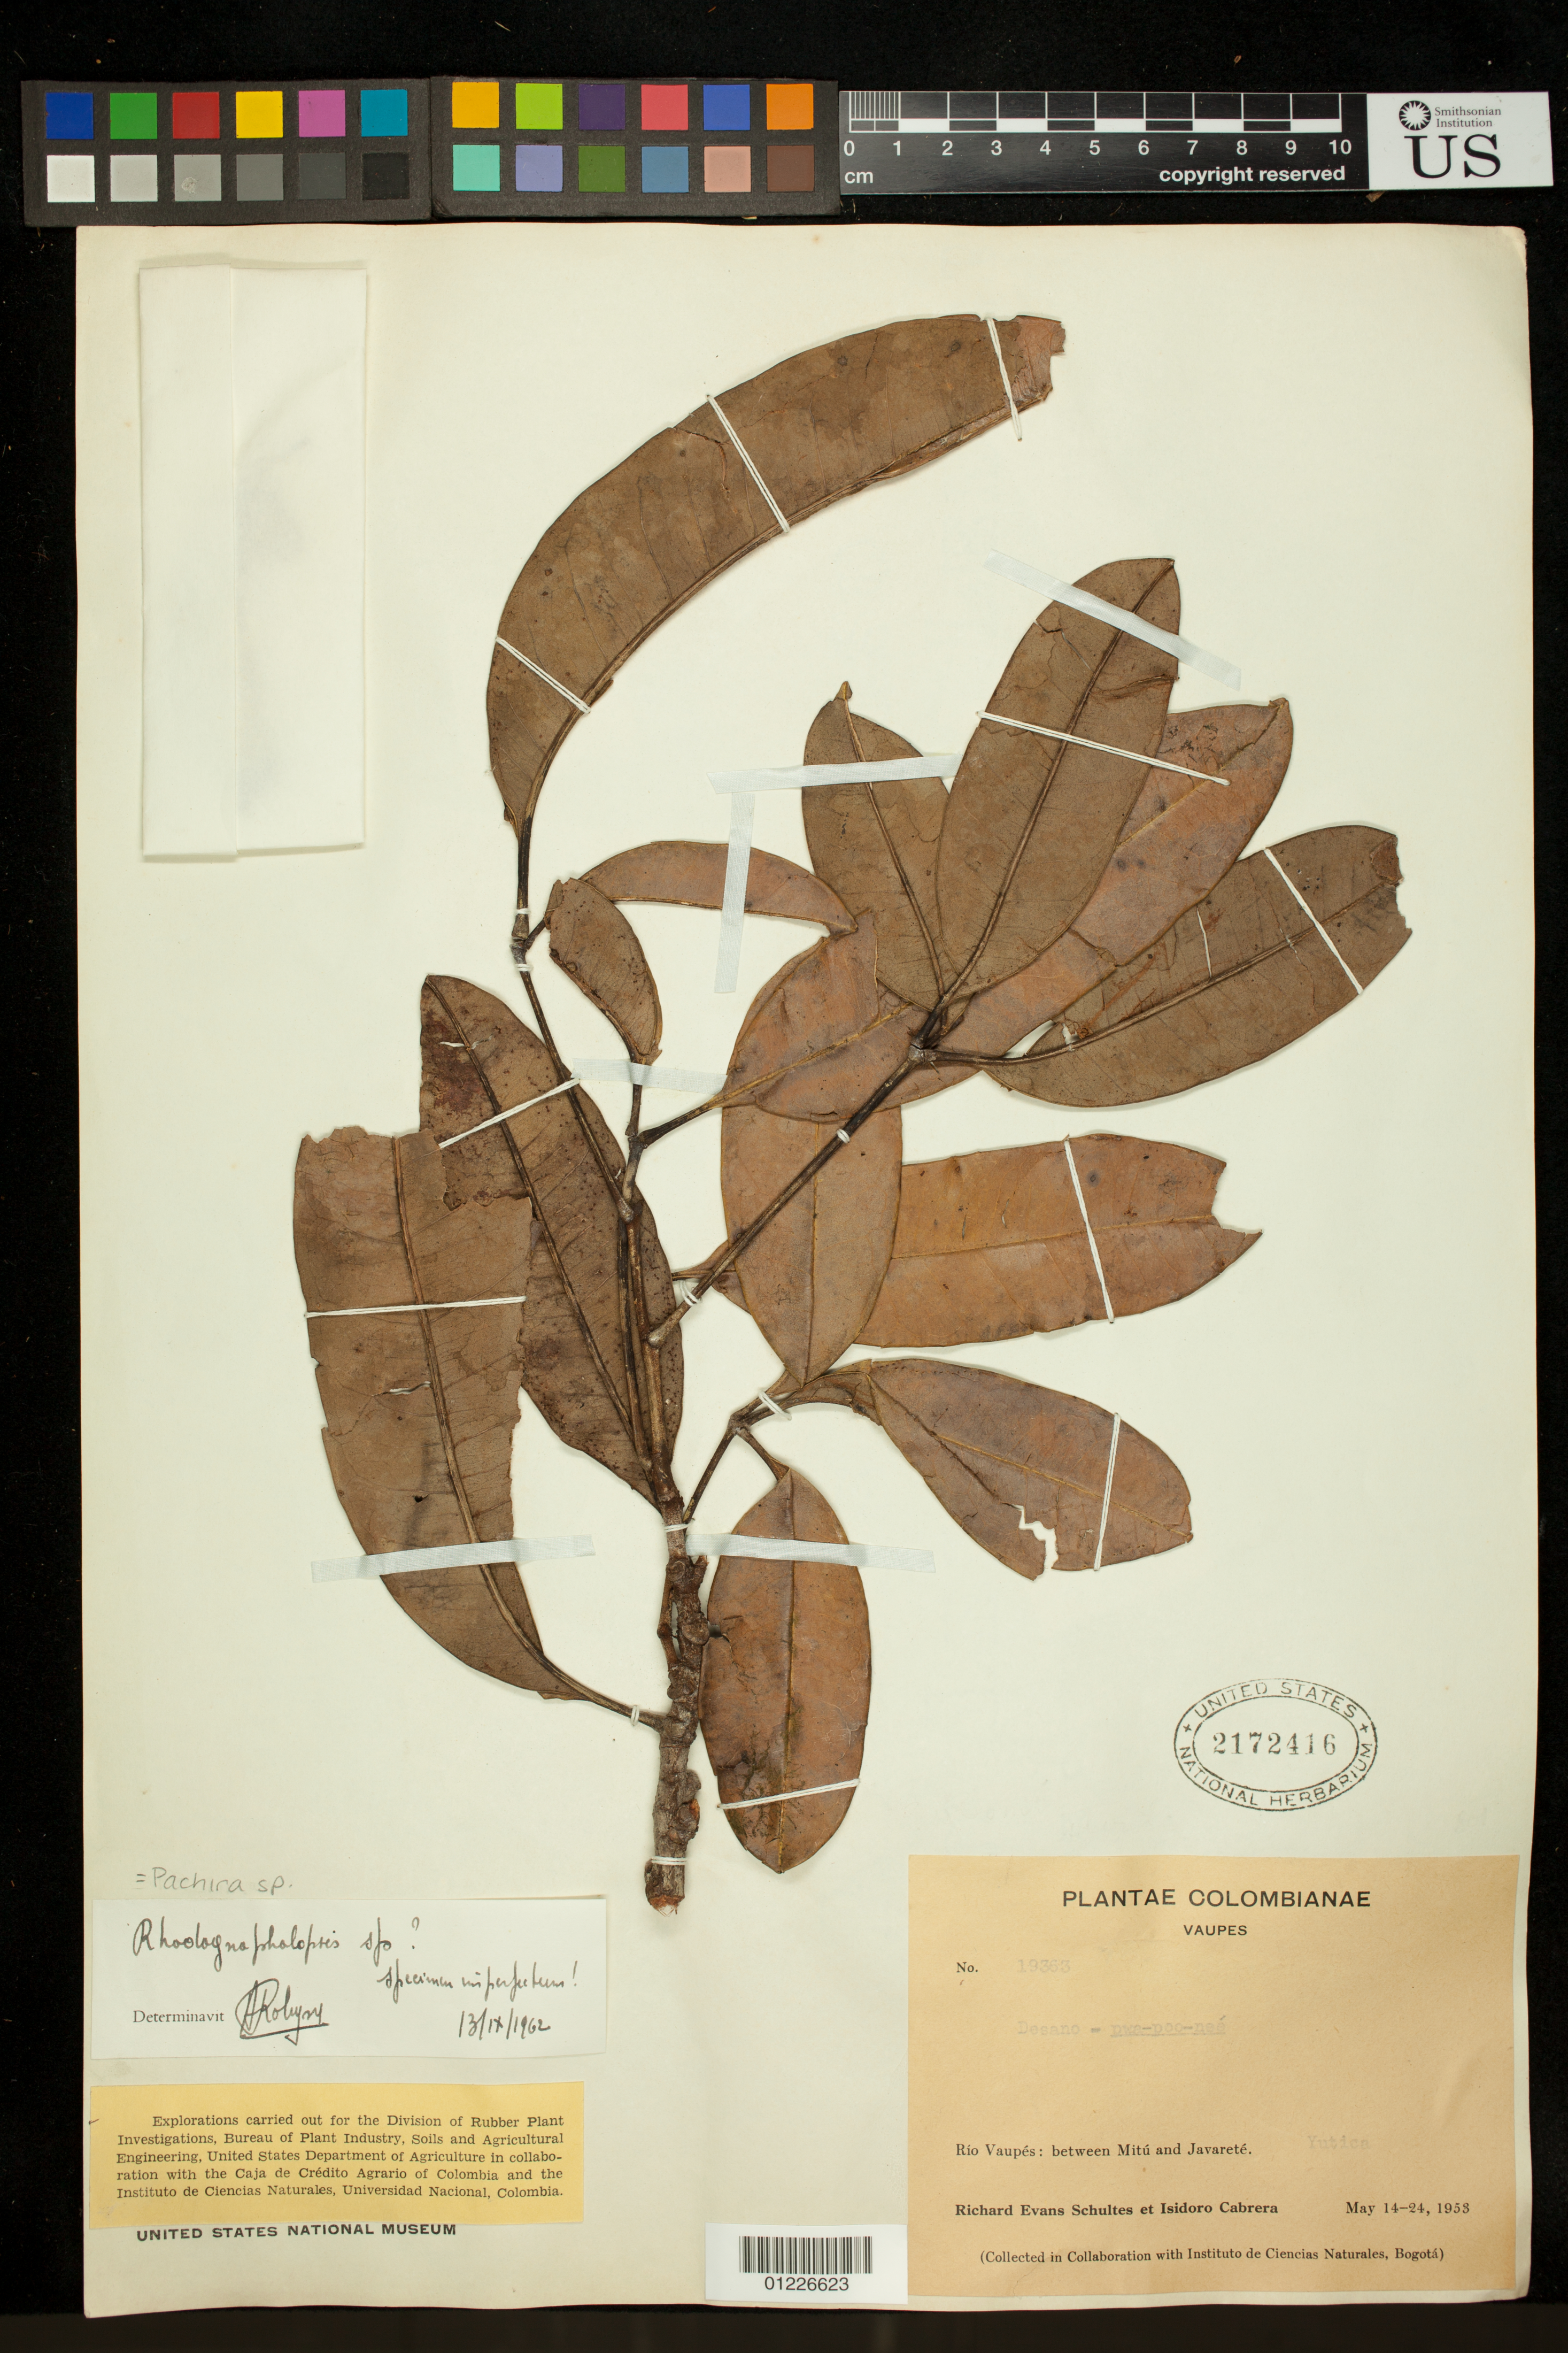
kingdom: Plantae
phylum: Tracheophyta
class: Magnoliopsida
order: Malvales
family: Malvaceae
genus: Pachira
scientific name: Pachira sp.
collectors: R. E. Schultes & I. Cabrera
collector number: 19363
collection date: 1953-05-14/1953-05-24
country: Colombia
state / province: Vaupés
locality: Rio Vaupes: between Mitu and Javarete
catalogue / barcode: US 2172416